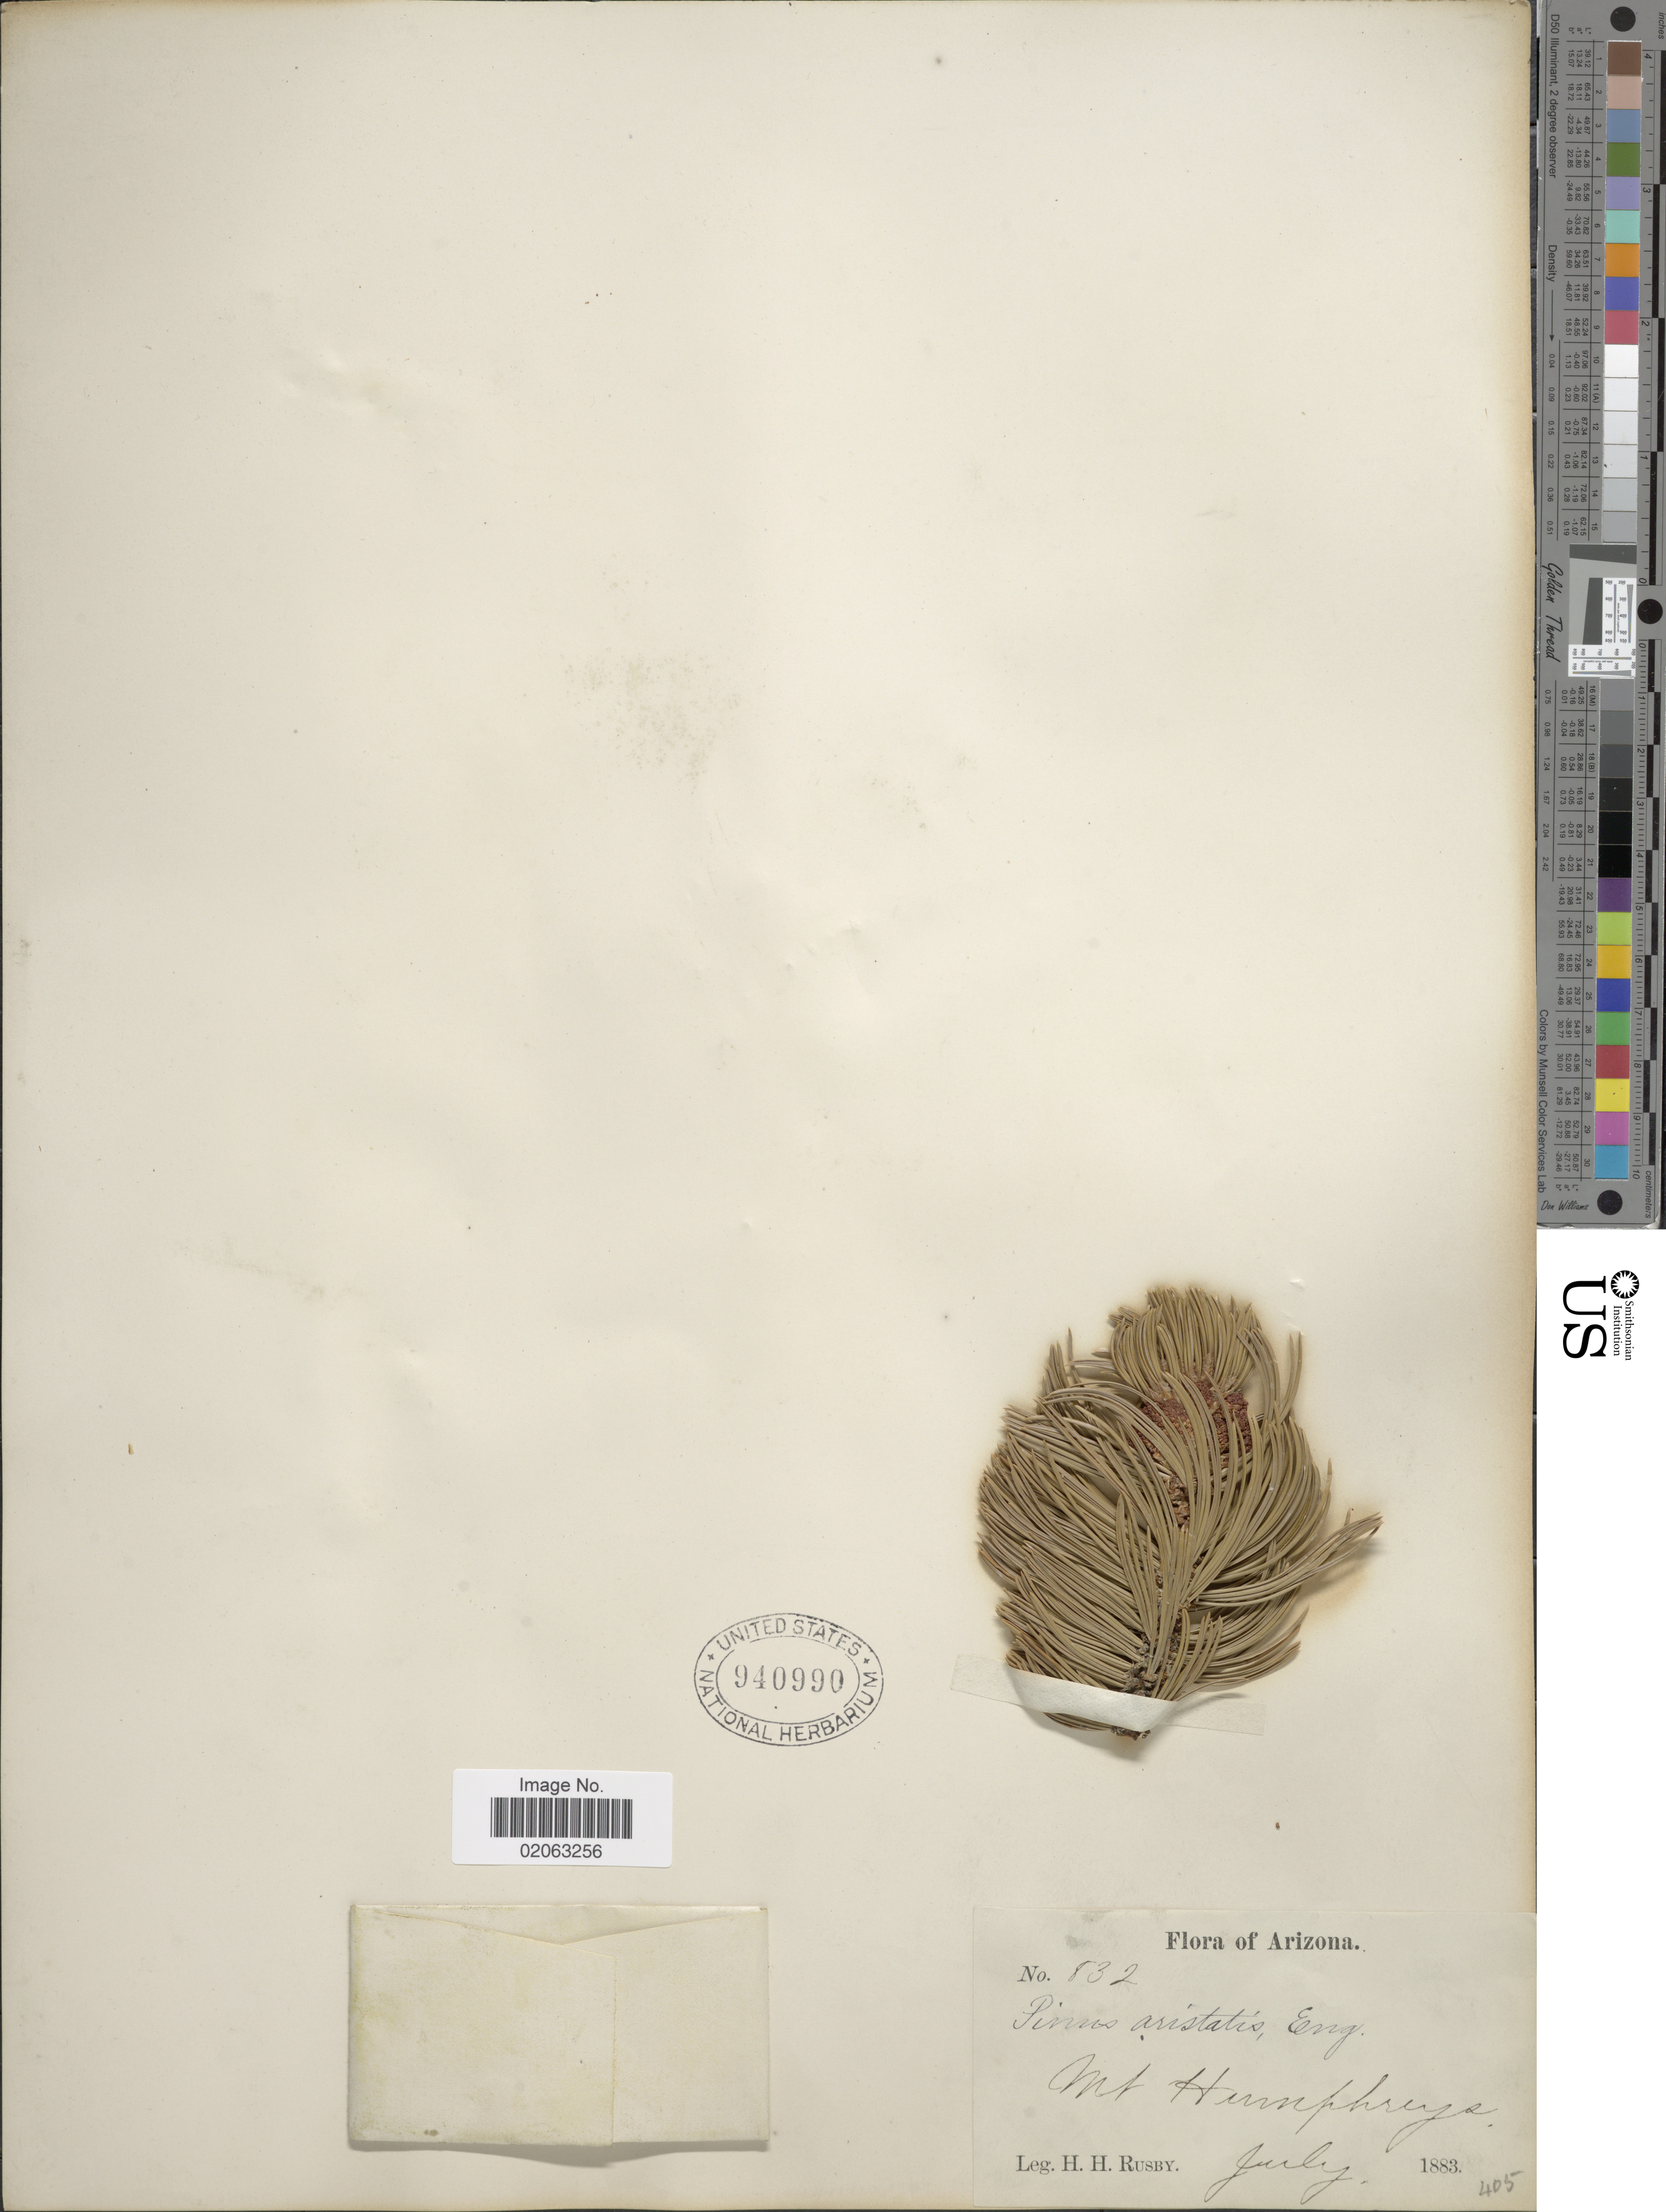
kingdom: Plantae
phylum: Tracheophyta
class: Pinopsida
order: Pinales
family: Pinaceae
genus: Pinus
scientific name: Pinus aristata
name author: Engelm.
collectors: H. H. Rusby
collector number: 832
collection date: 1883-07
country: United States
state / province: Arizona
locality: Mt Humphreys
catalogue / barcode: US 940990